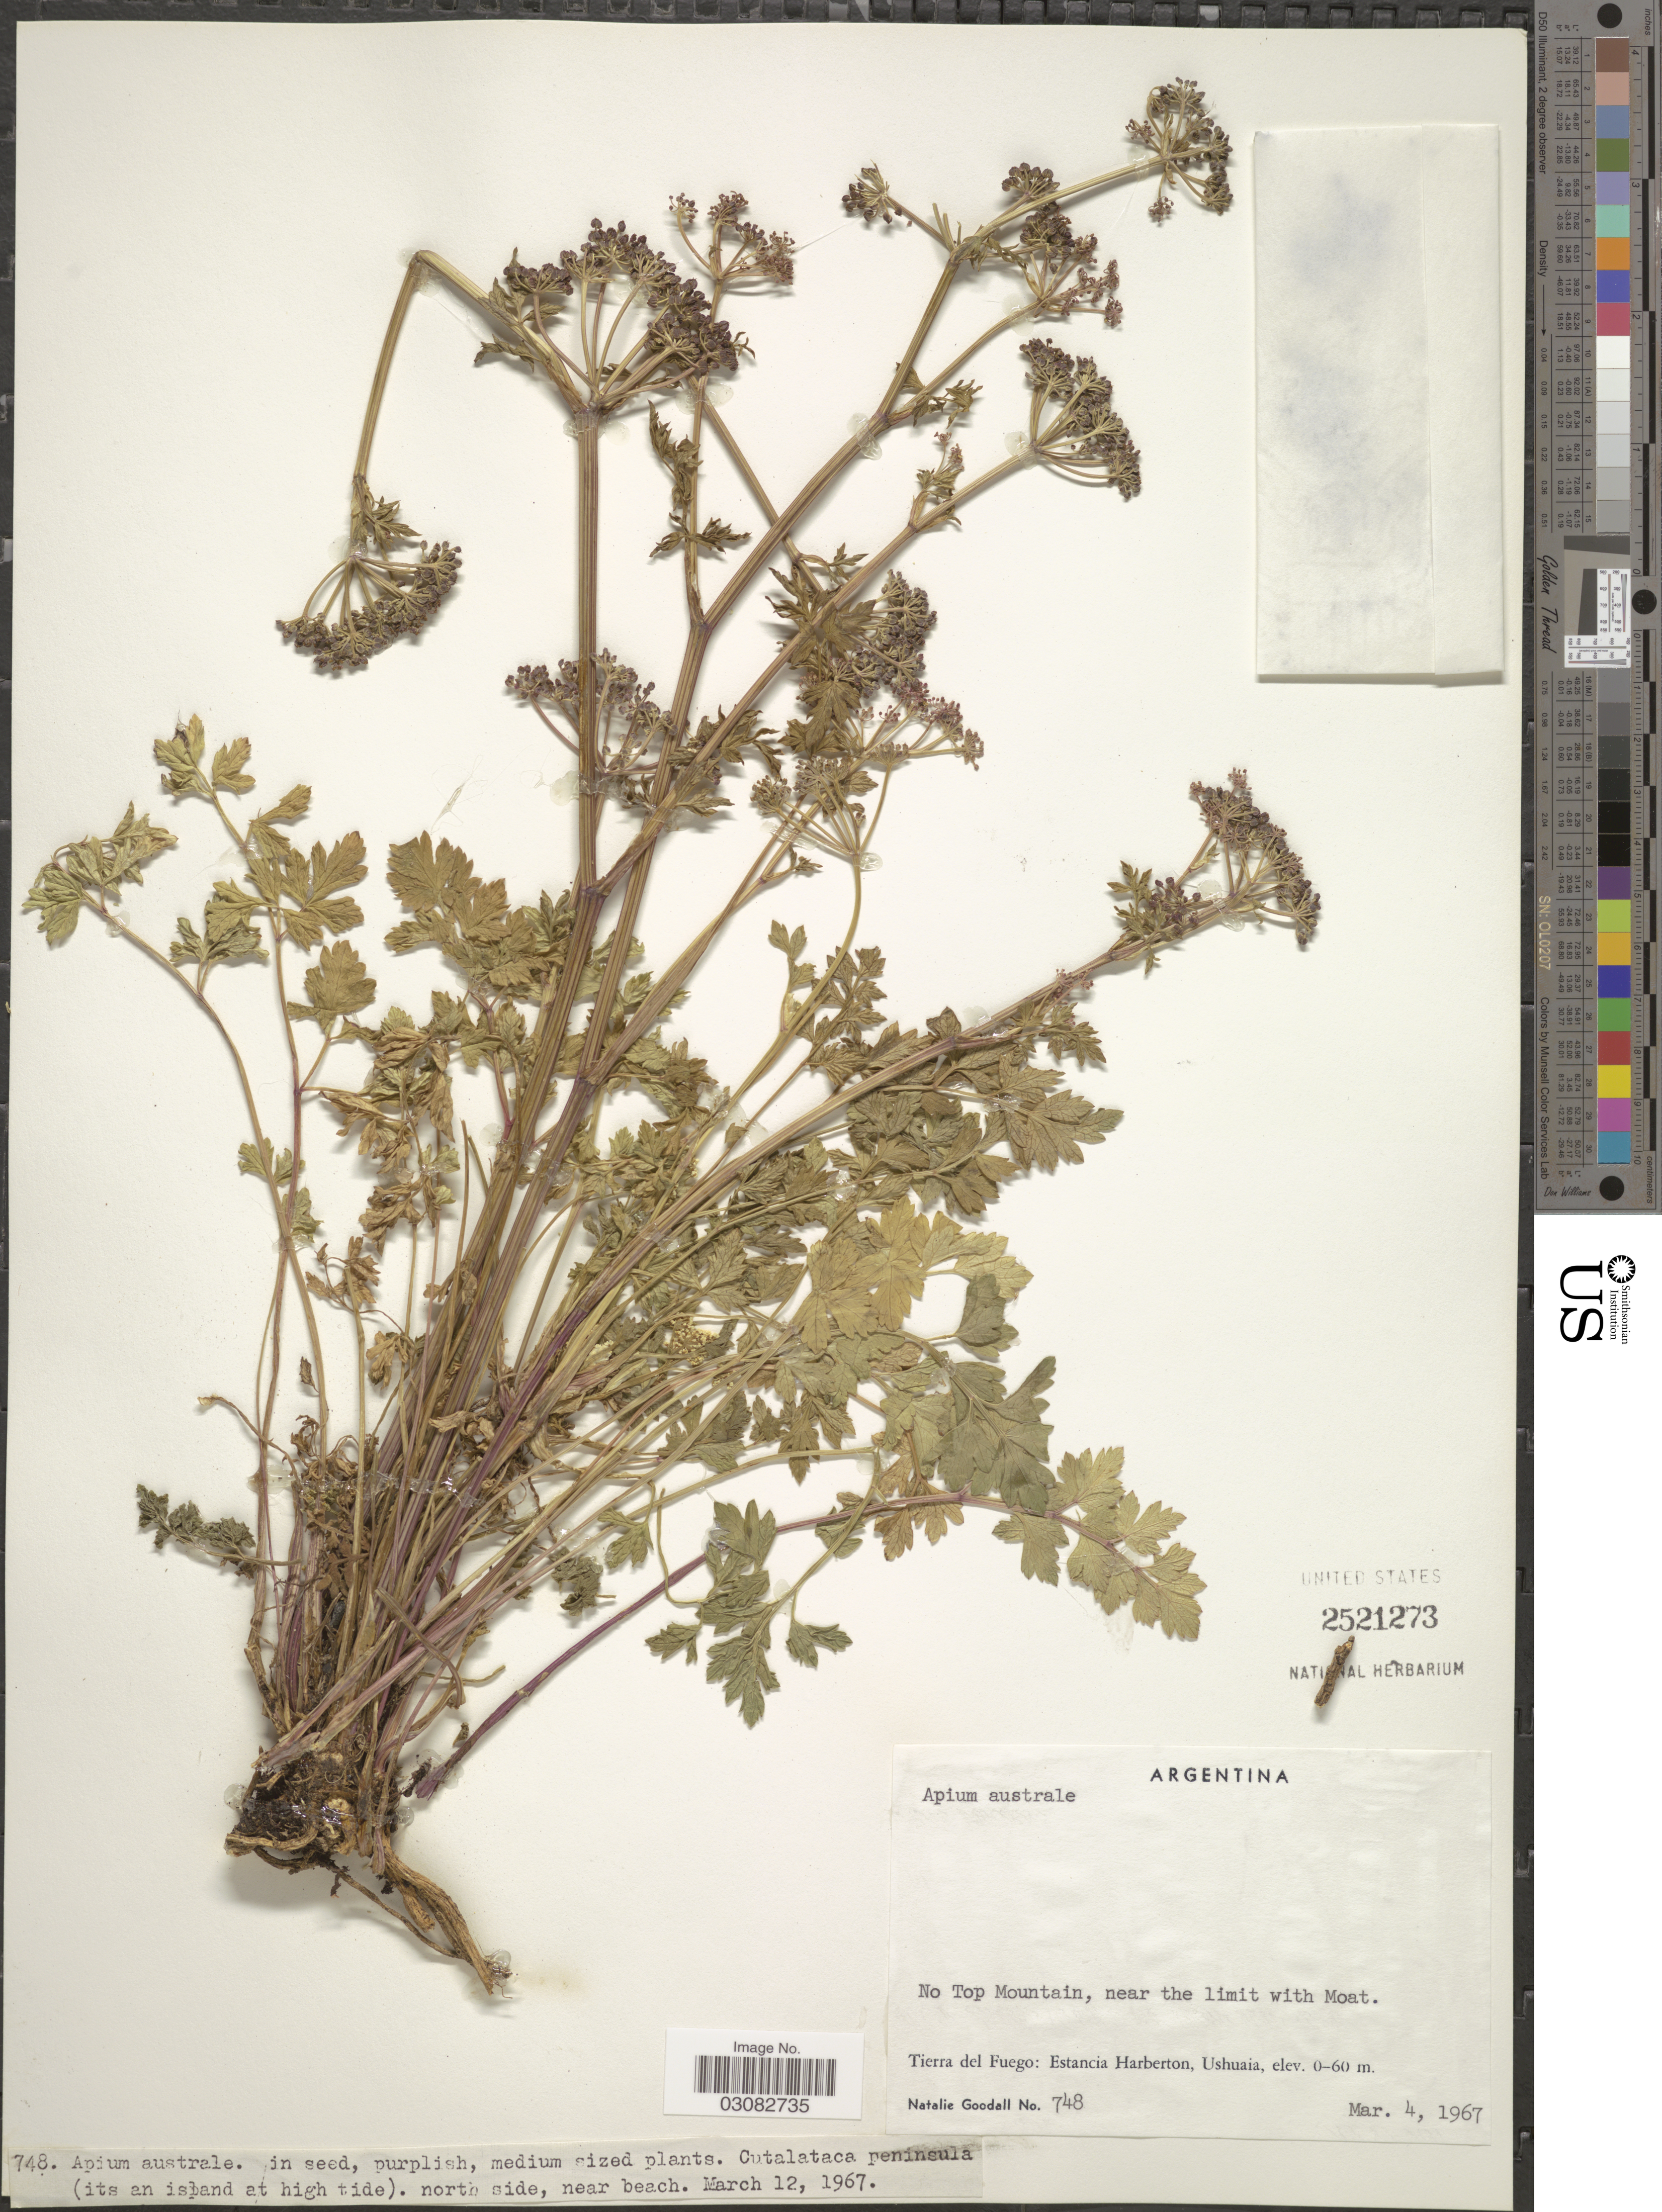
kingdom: Plantae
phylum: Tracheophyta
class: Magnoliopsida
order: Apiales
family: Apiaceae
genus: Apium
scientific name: Apium australe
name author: Thouars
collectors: N. Goodall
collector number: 748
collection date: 1967-03-04/1967-03-12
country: Argentina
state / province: Tierra del Fuego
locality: No Top Mountain, near the limit with Moat. Estancia Harberton, Ushuaia. Cutalataca peninsula. North side, near beach.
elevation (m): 0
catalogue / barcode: US 2521273